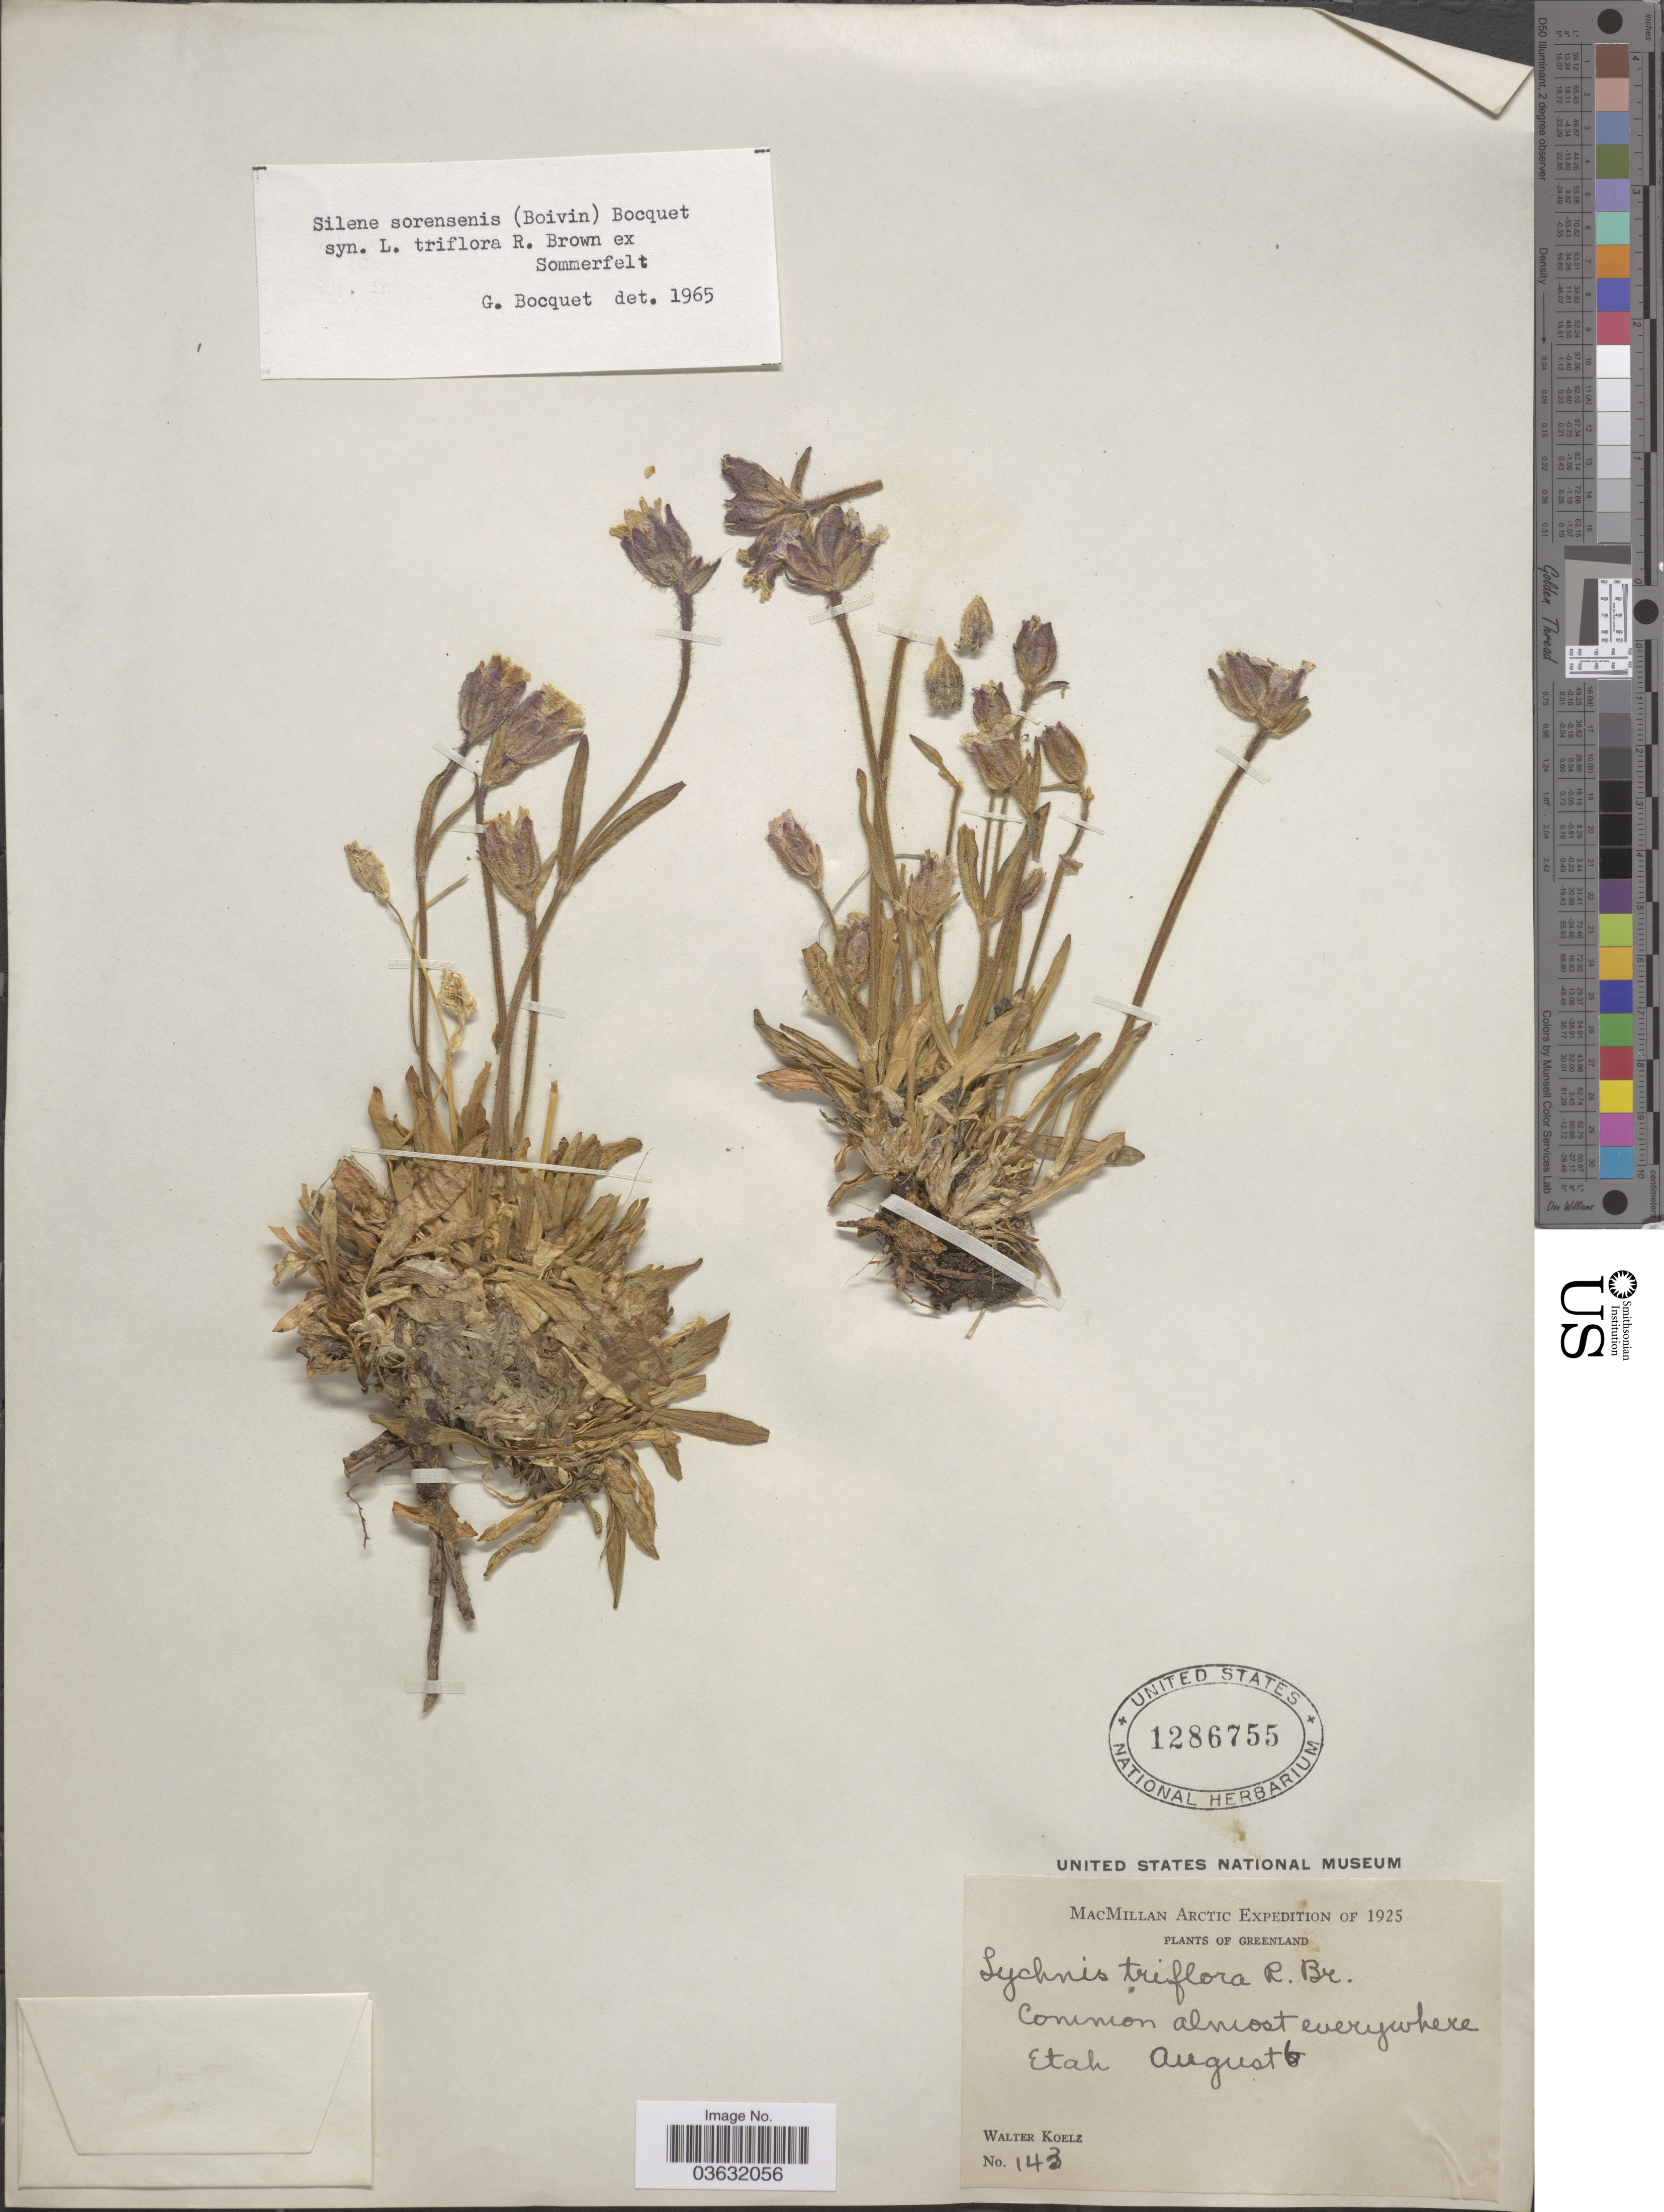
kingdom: Plantae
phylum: Tracheophyta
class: Magnoliopsida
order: Caryophyllales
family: Caryophyllaceae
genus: Silene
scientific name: Silene sorensenis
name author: (B. Boivin) Bocquet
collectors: W. N. Koelz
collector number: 143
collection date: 1925-08-06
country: Greenland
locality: Etah.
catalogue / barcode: US 1286755